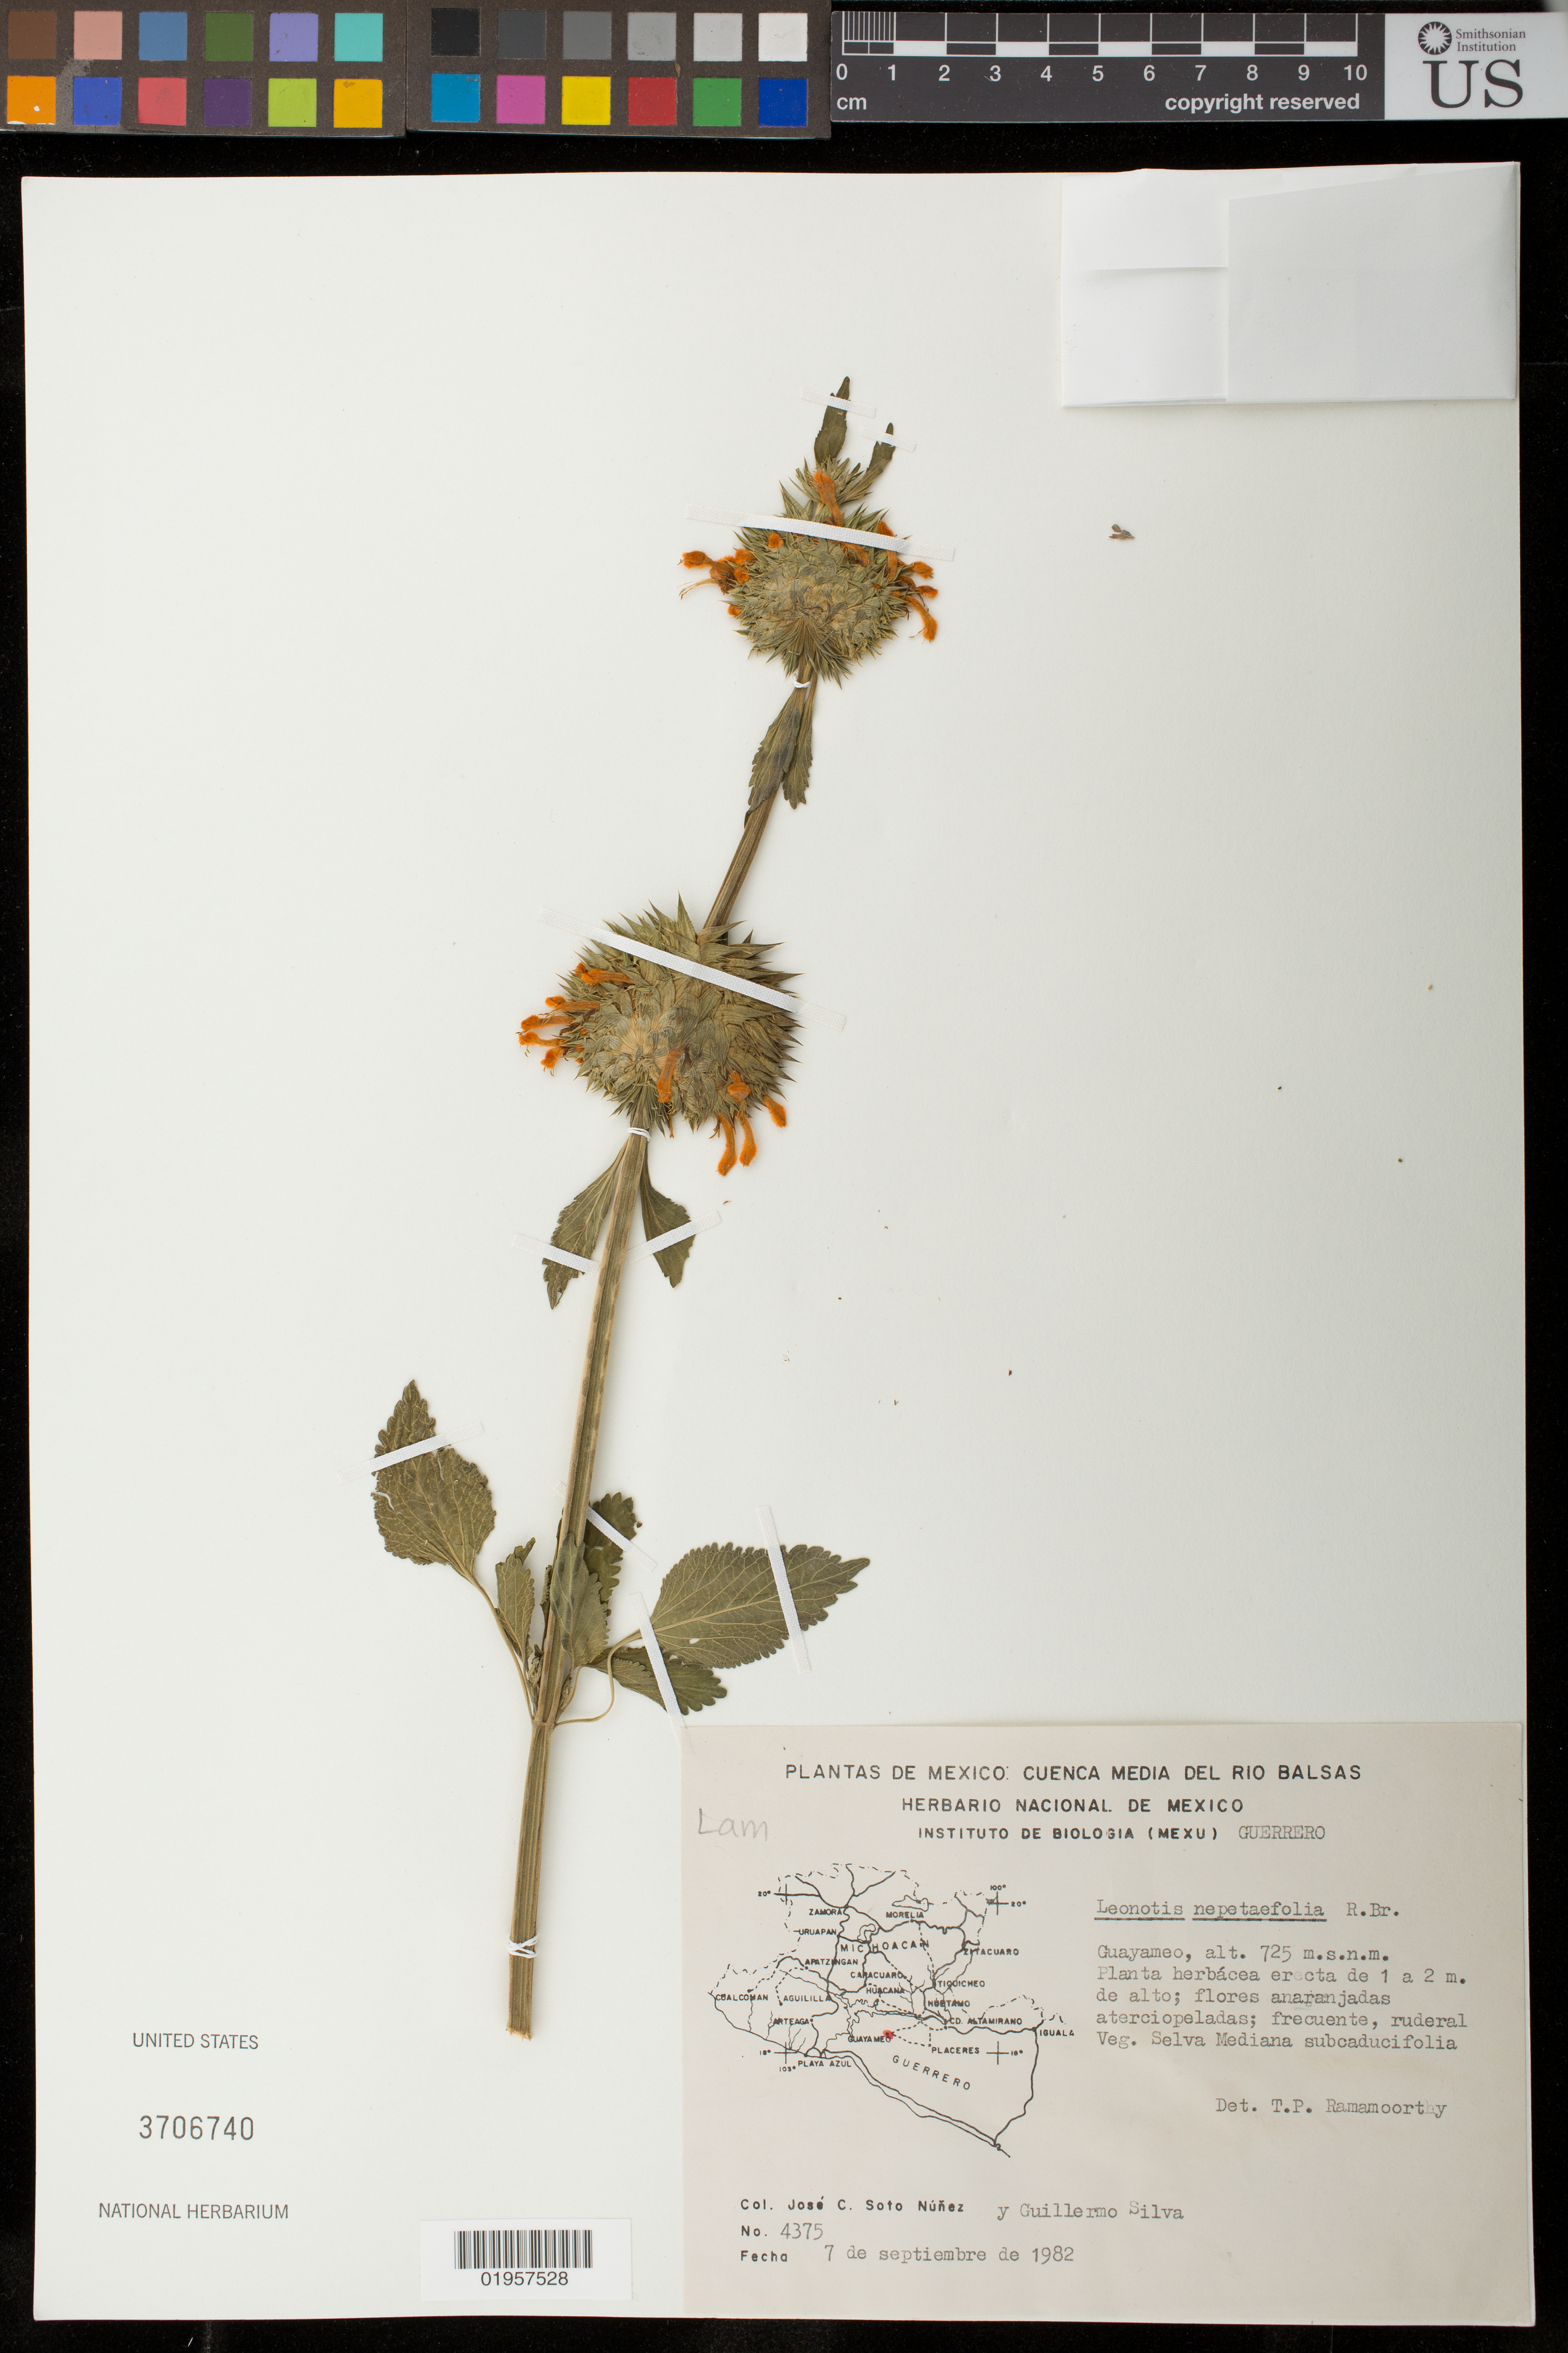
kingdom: Plantae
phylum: Tracheophyta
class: Magnoliopsida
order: Lamiales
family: Lamiaceae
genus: Leonotis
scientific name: Leonotis nepetifolia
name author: (L.) R. Br.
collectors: J. C. Soto Núñez & G. Silva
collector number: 4375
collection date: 1982-09-07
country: Mexico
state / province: Guerrero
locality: Guayameo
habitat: Selva mediana subcaducifolia; frecuente, ruderal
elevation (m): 725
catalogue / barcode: US 3706740